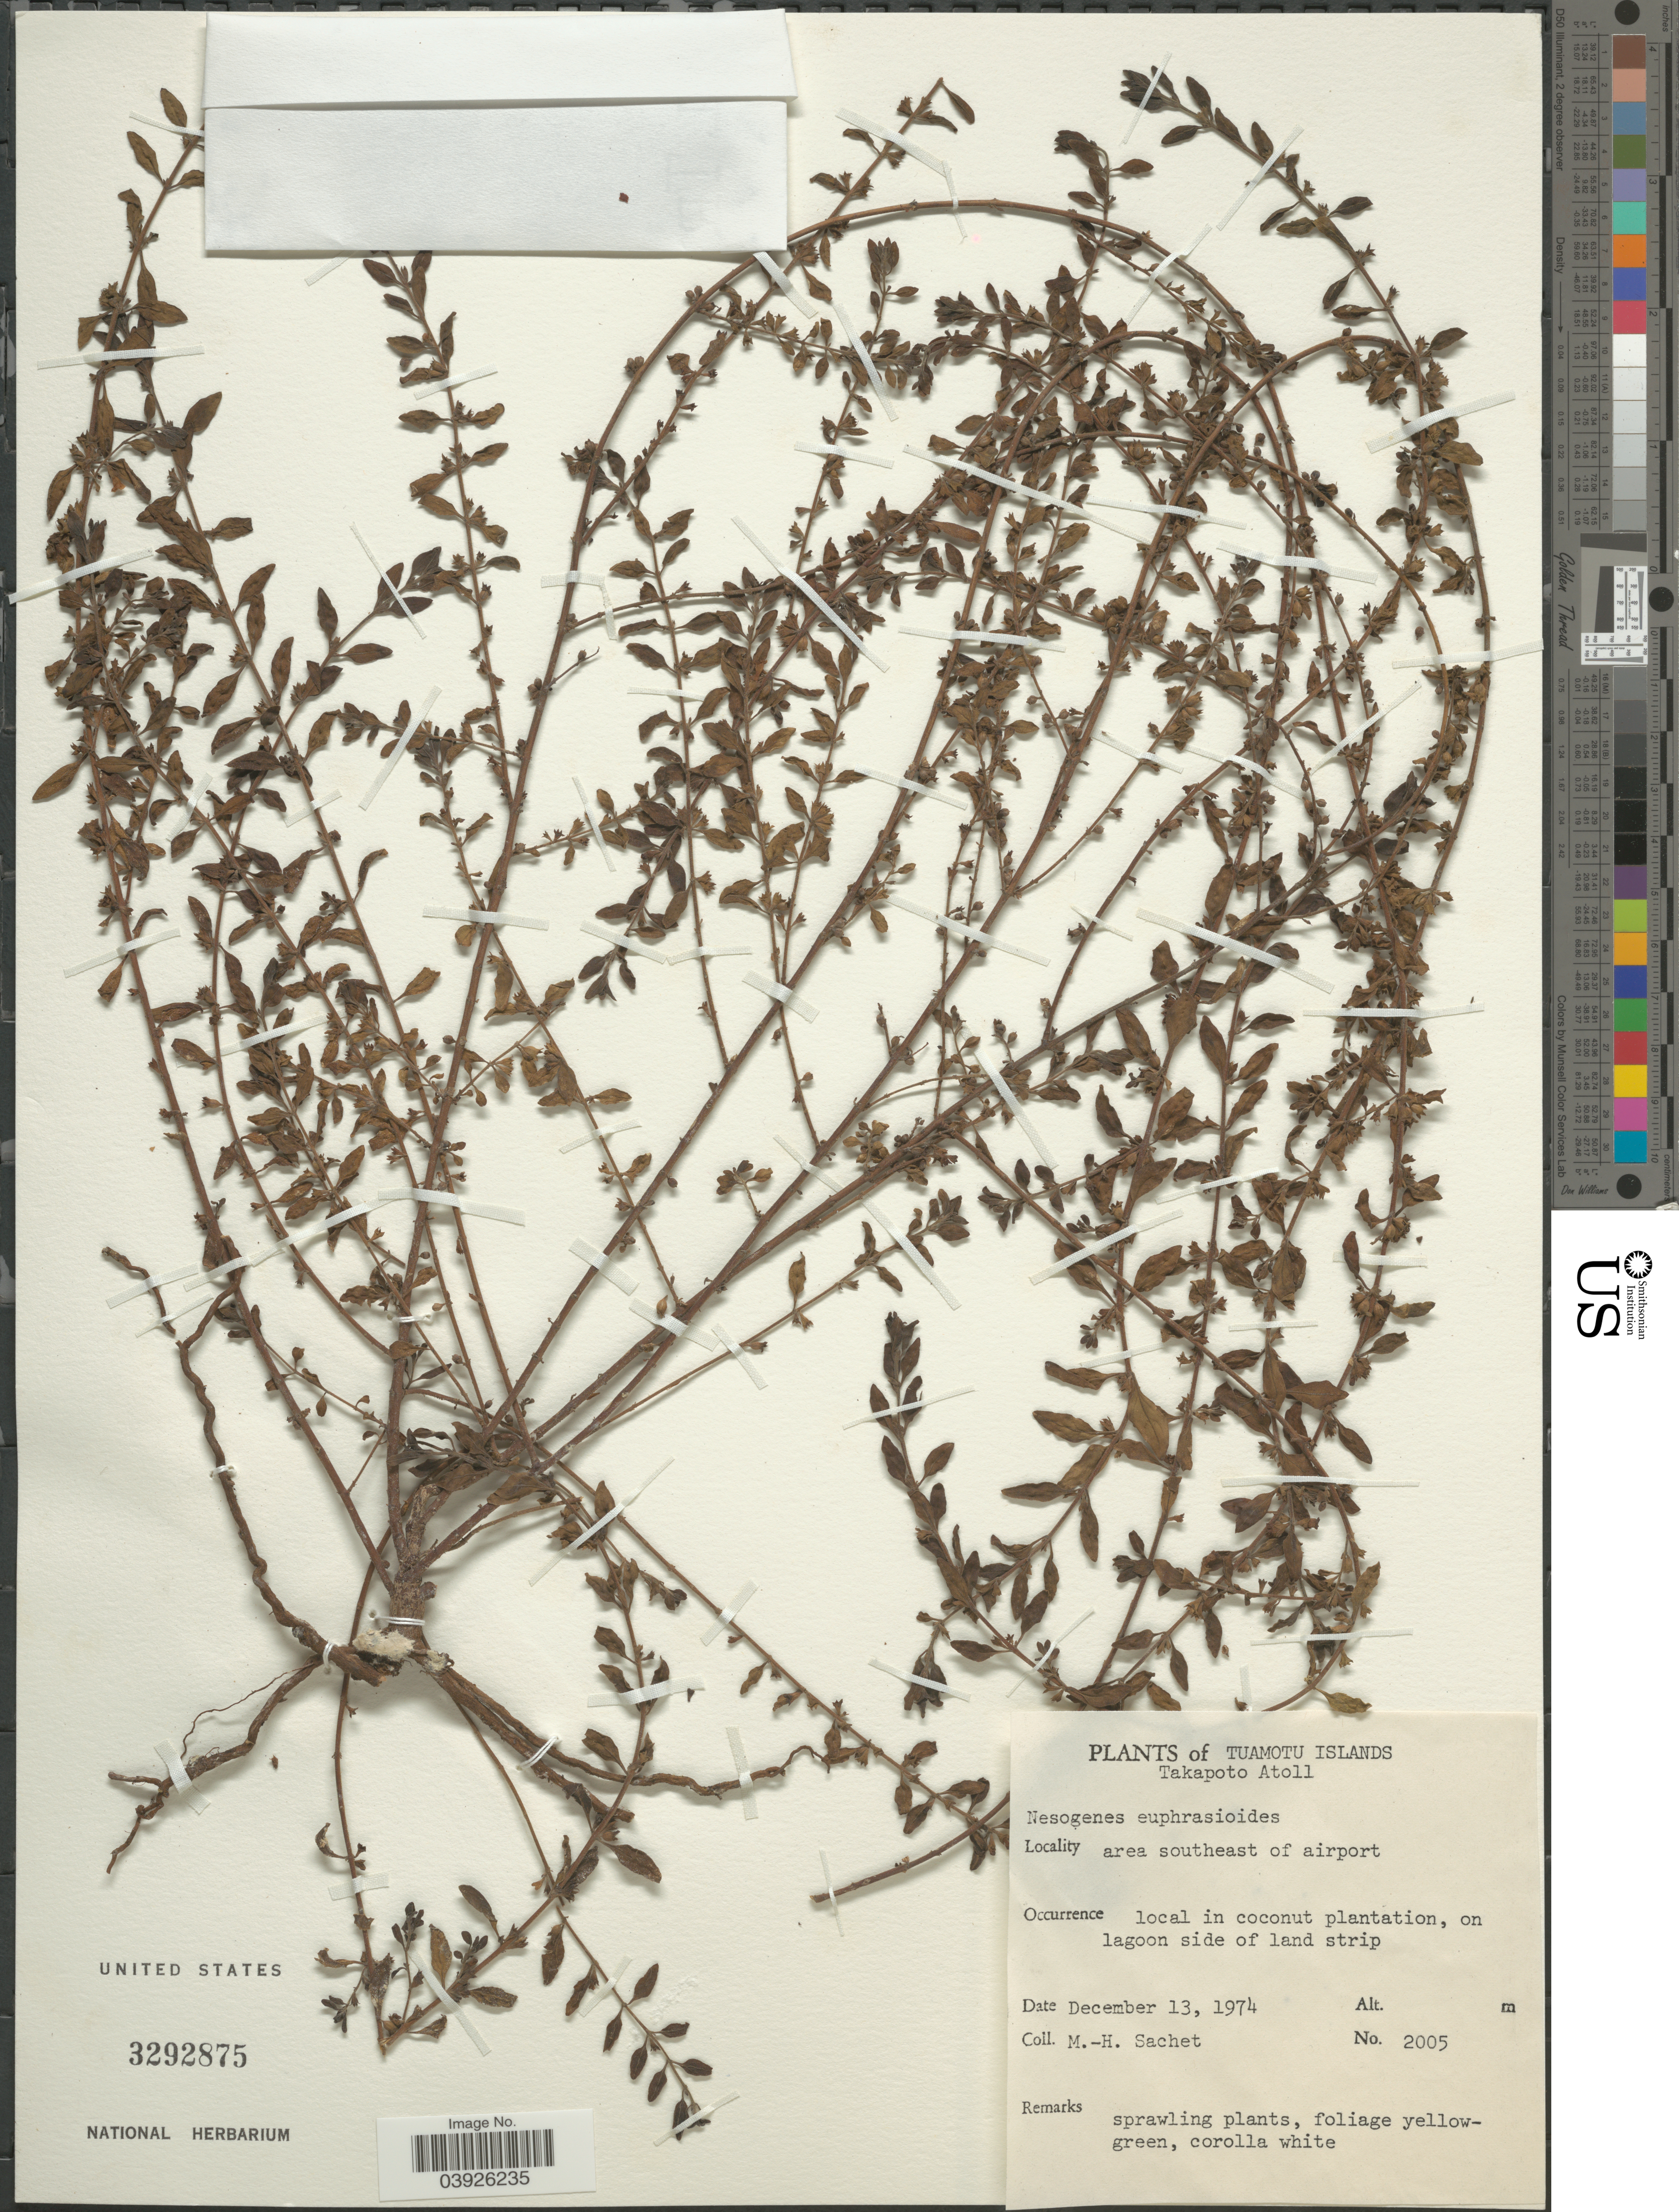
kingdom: Plantae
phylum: Tracheophyta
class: Magnoliopsida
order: Lamiales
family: Orobanchaceae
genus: Nesogenes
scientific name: Nesogenes euphrasioides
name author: (Hook. & Arn.) A. DC.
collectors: M.-H. Sachet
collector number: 2005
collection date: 1974-12-13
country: French Polynesia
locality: Tuamotu Islands. Takapoto Atoll. Area southeast of airport. Local in coconut plantation, on lagoon side of land strip.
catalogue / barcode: US 3292875